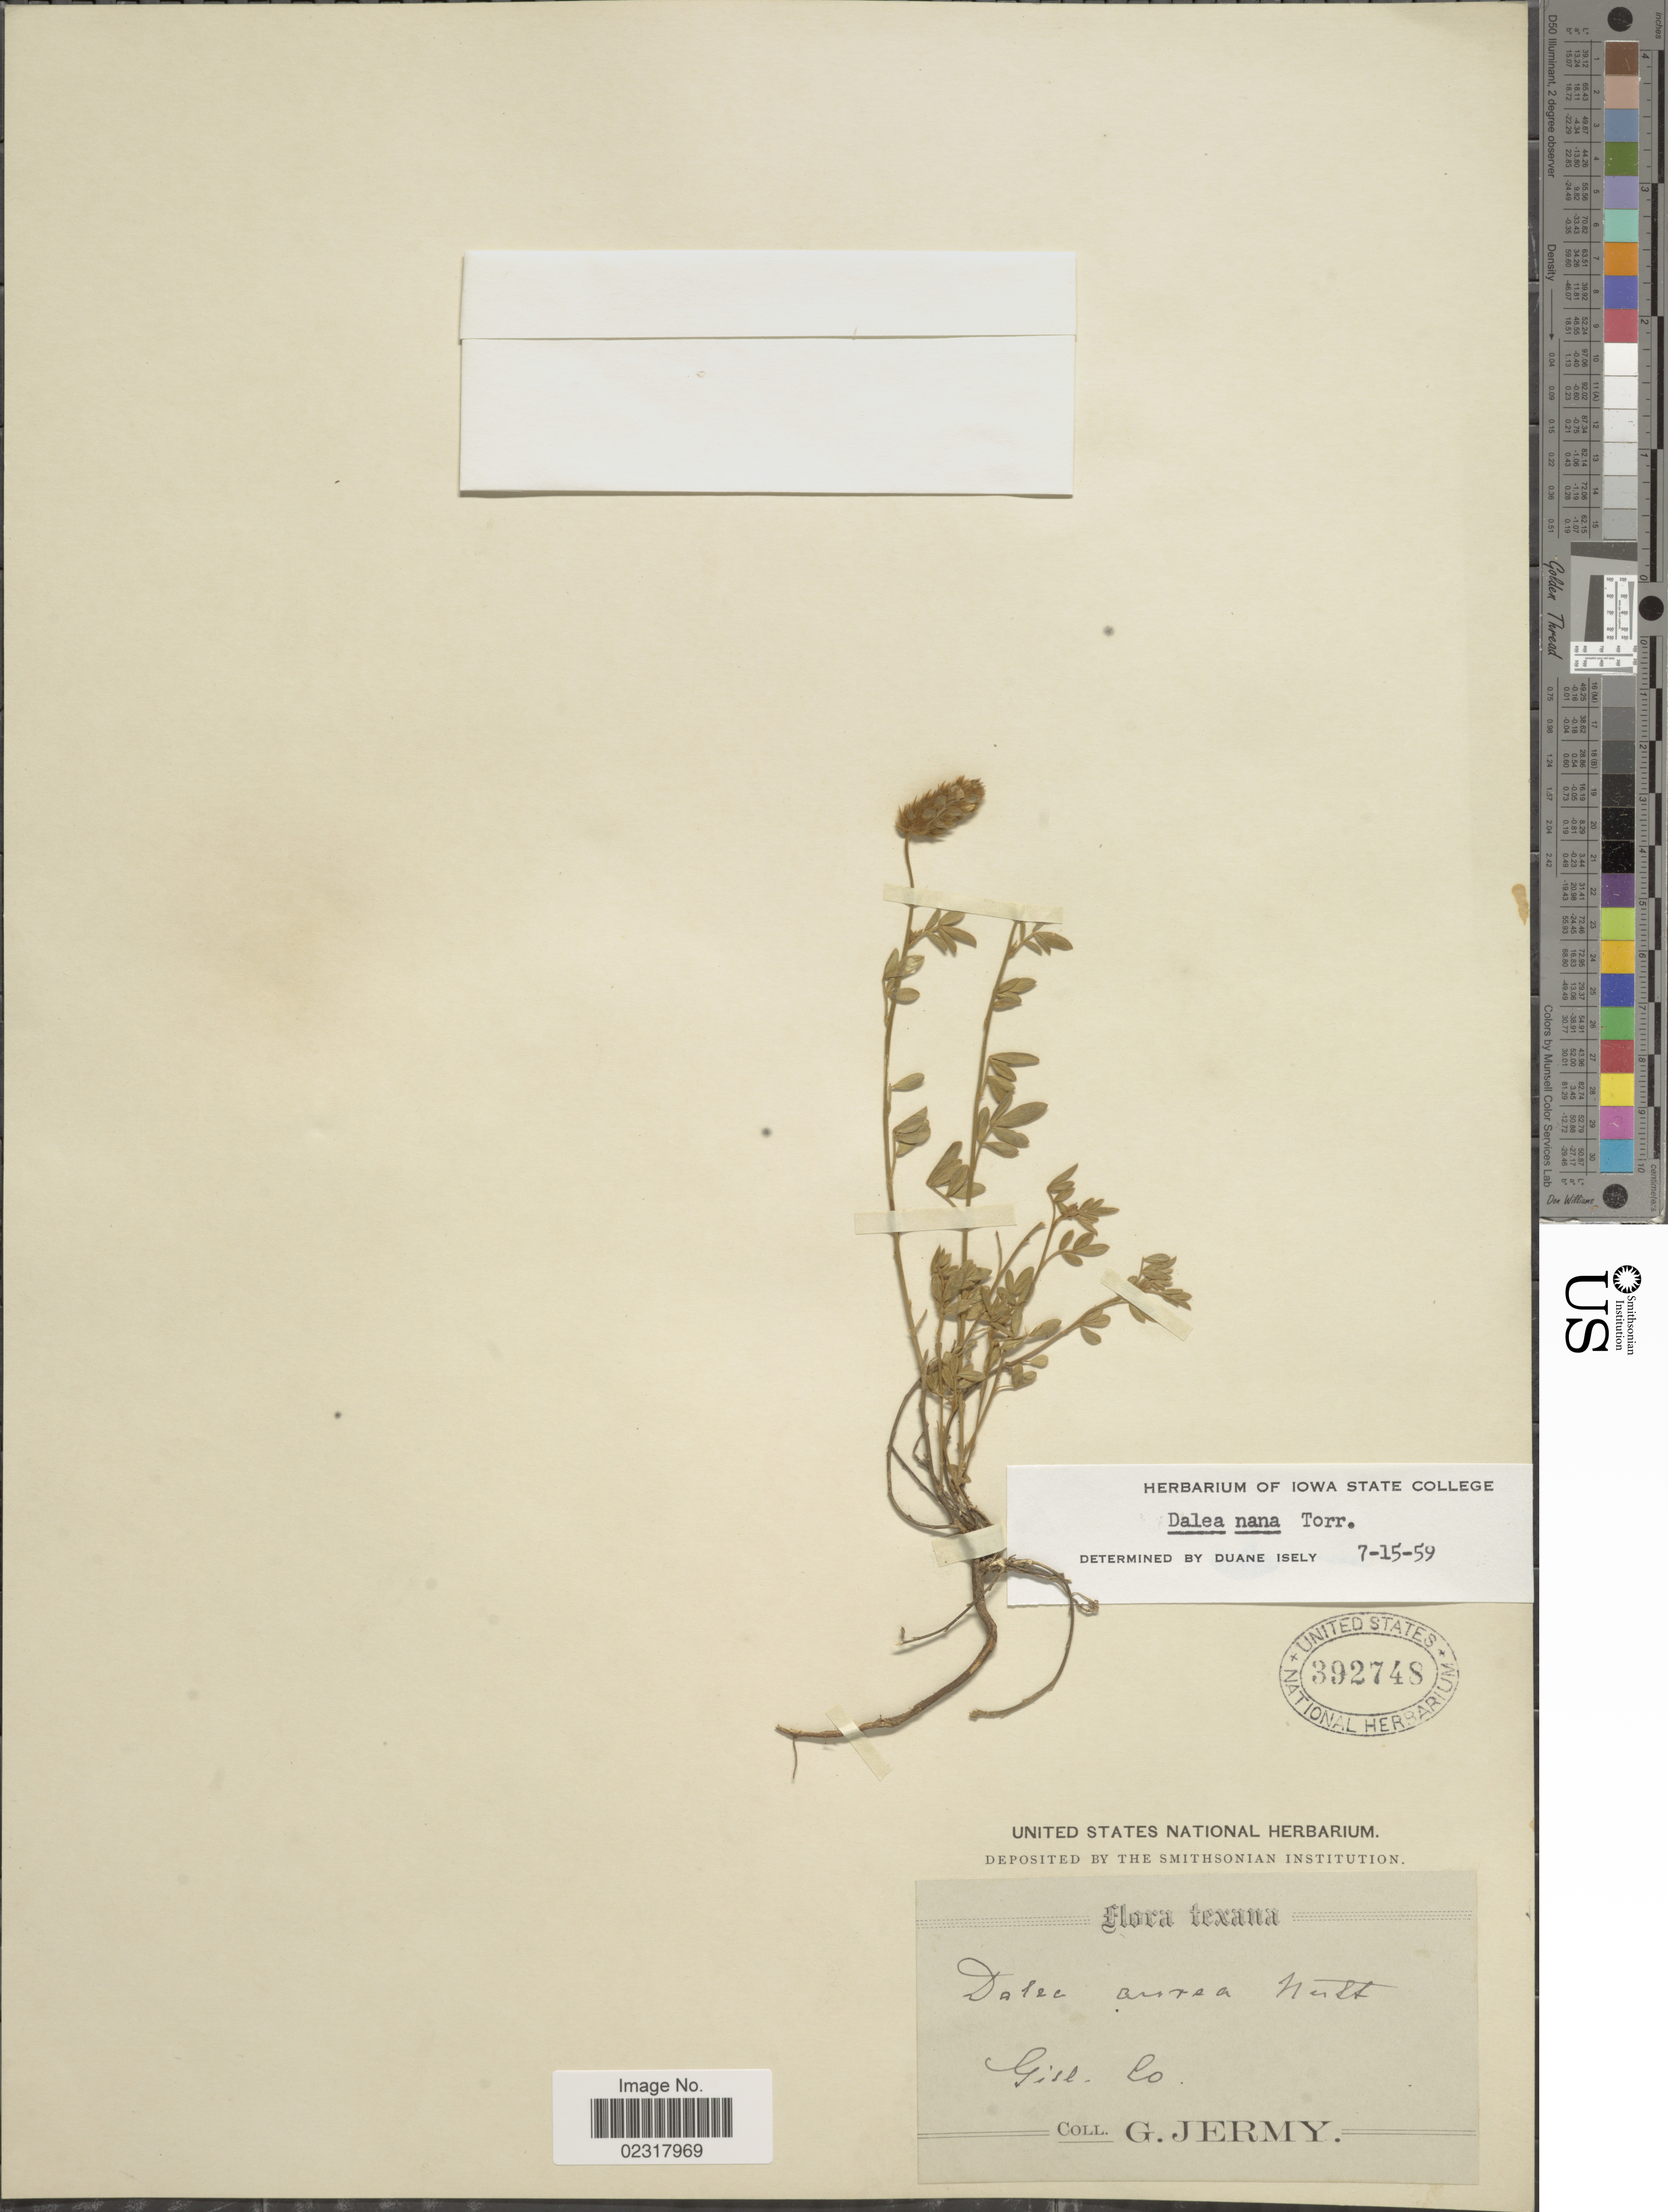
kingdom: Plantae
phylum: Tracheophyta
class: Magnoliopsida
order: Fabales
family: Fabaceae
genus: Dalea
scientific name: Dalea nana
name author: Torr. & A. Gray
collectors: G. Jermy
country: United States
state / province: Texas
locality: Texana, Gill. Co.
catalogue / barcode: US 392748